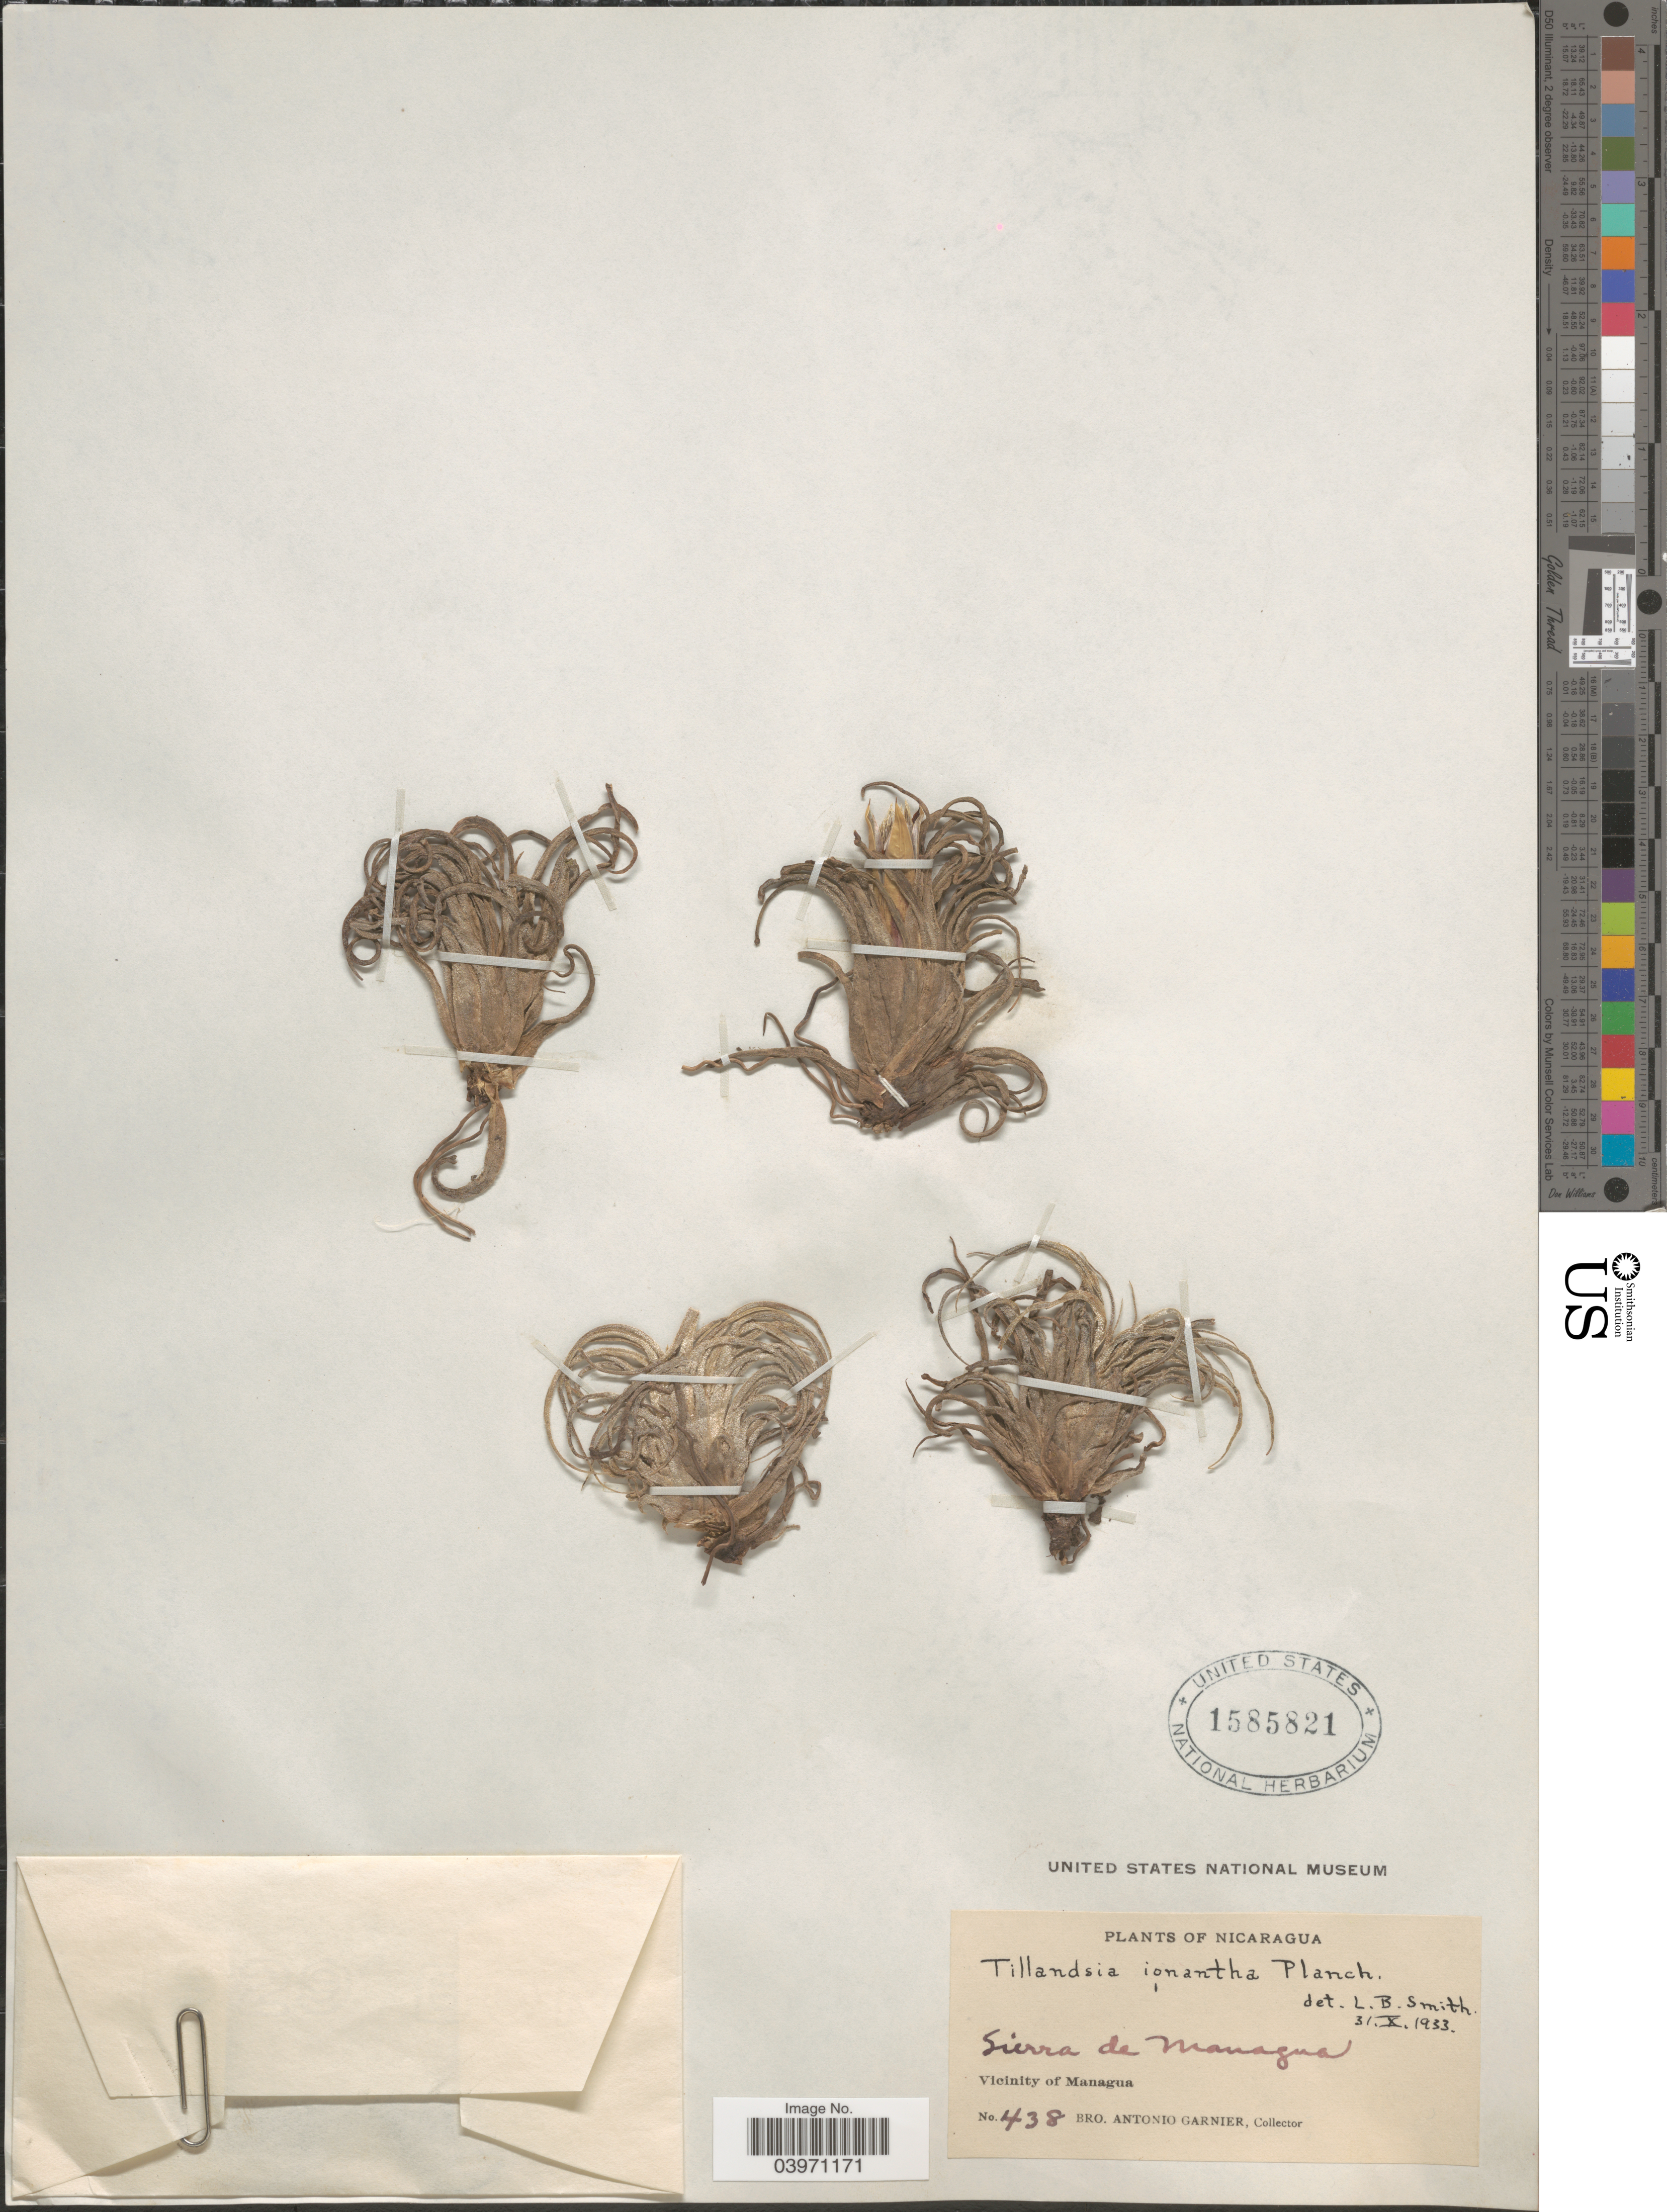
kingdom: Plantae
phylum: Tracheophyta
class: Liliopsida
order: Poales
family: Bromeliaceae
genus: Tillandsia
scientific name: Tillandsia ionantha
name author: Planch.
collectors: Bro. A. Garnier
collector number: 438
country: Nicaragua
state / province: Managua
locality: Sierra de Managua. Vicinity of Managua.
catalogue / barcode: US 1585821